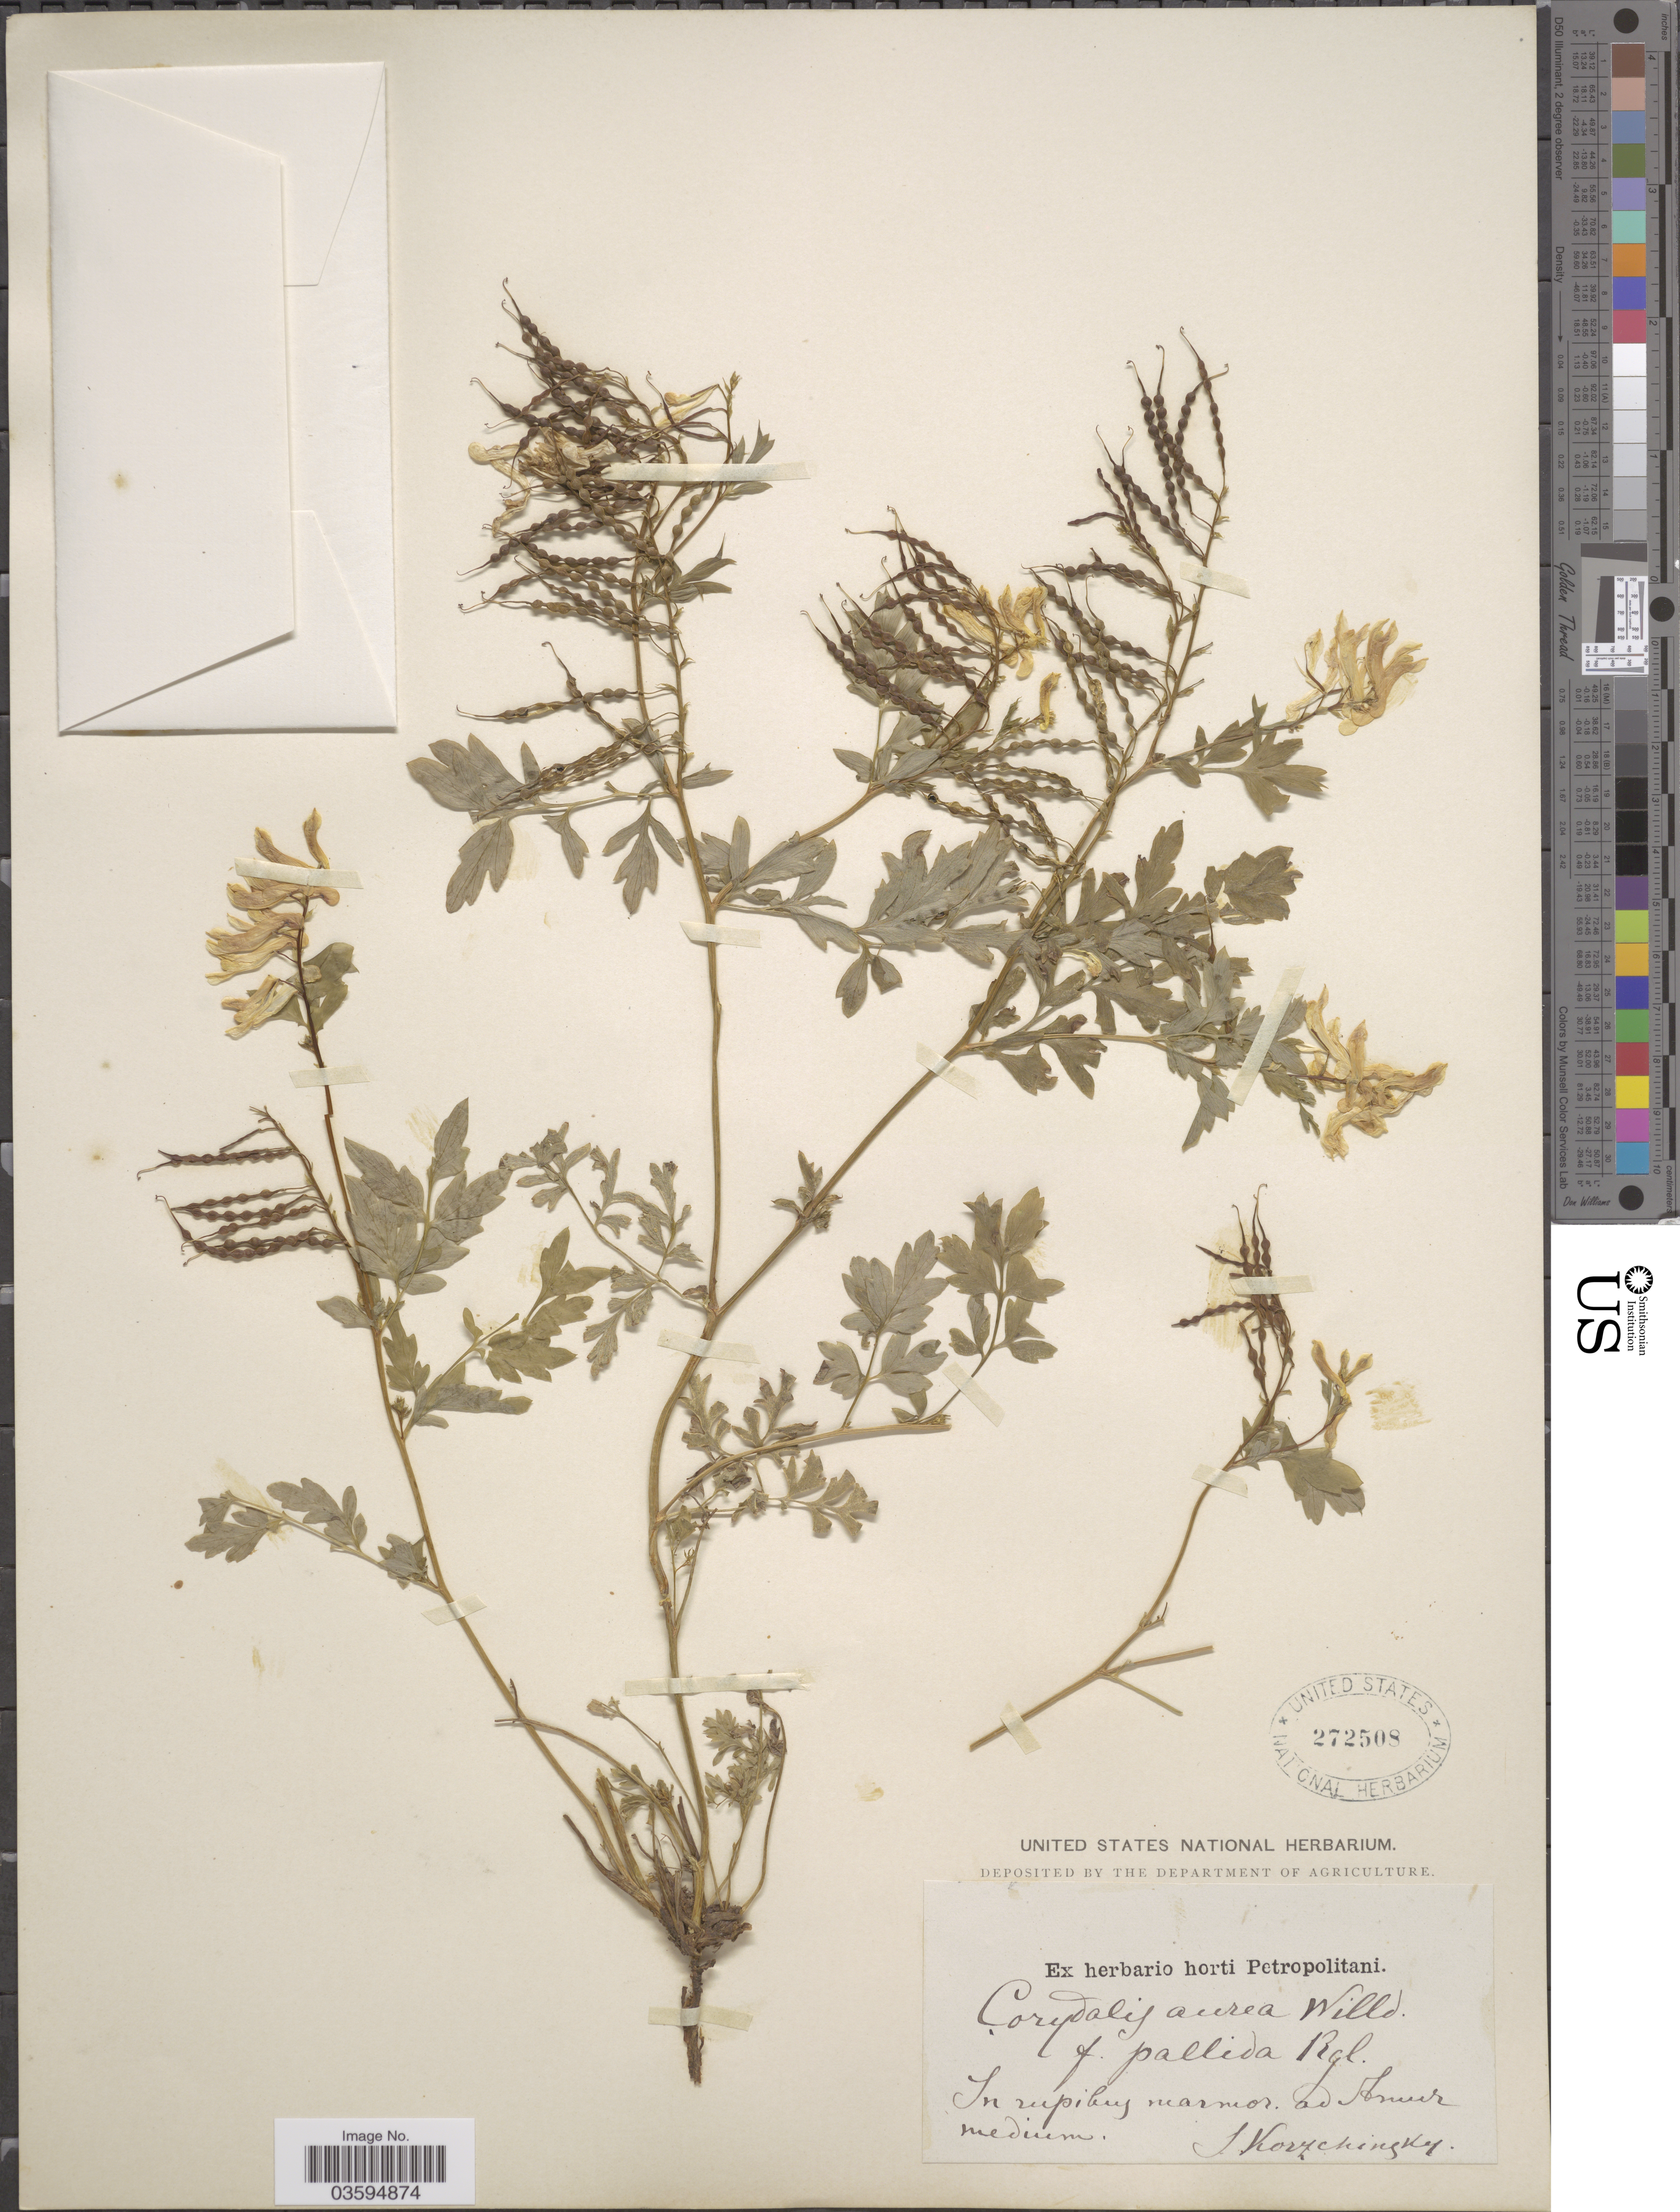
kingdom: Plantae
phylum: Tracheophyta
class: Magnoliopsida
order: Ranunculales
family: Papaveraceae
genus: Corydalis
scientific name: Corydalis aurea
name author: Willd.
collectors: S. Korzchinsky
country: Russian Federation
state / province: Amur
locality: In rupibus marmor. ad Amur medium.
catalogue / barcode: US 272508